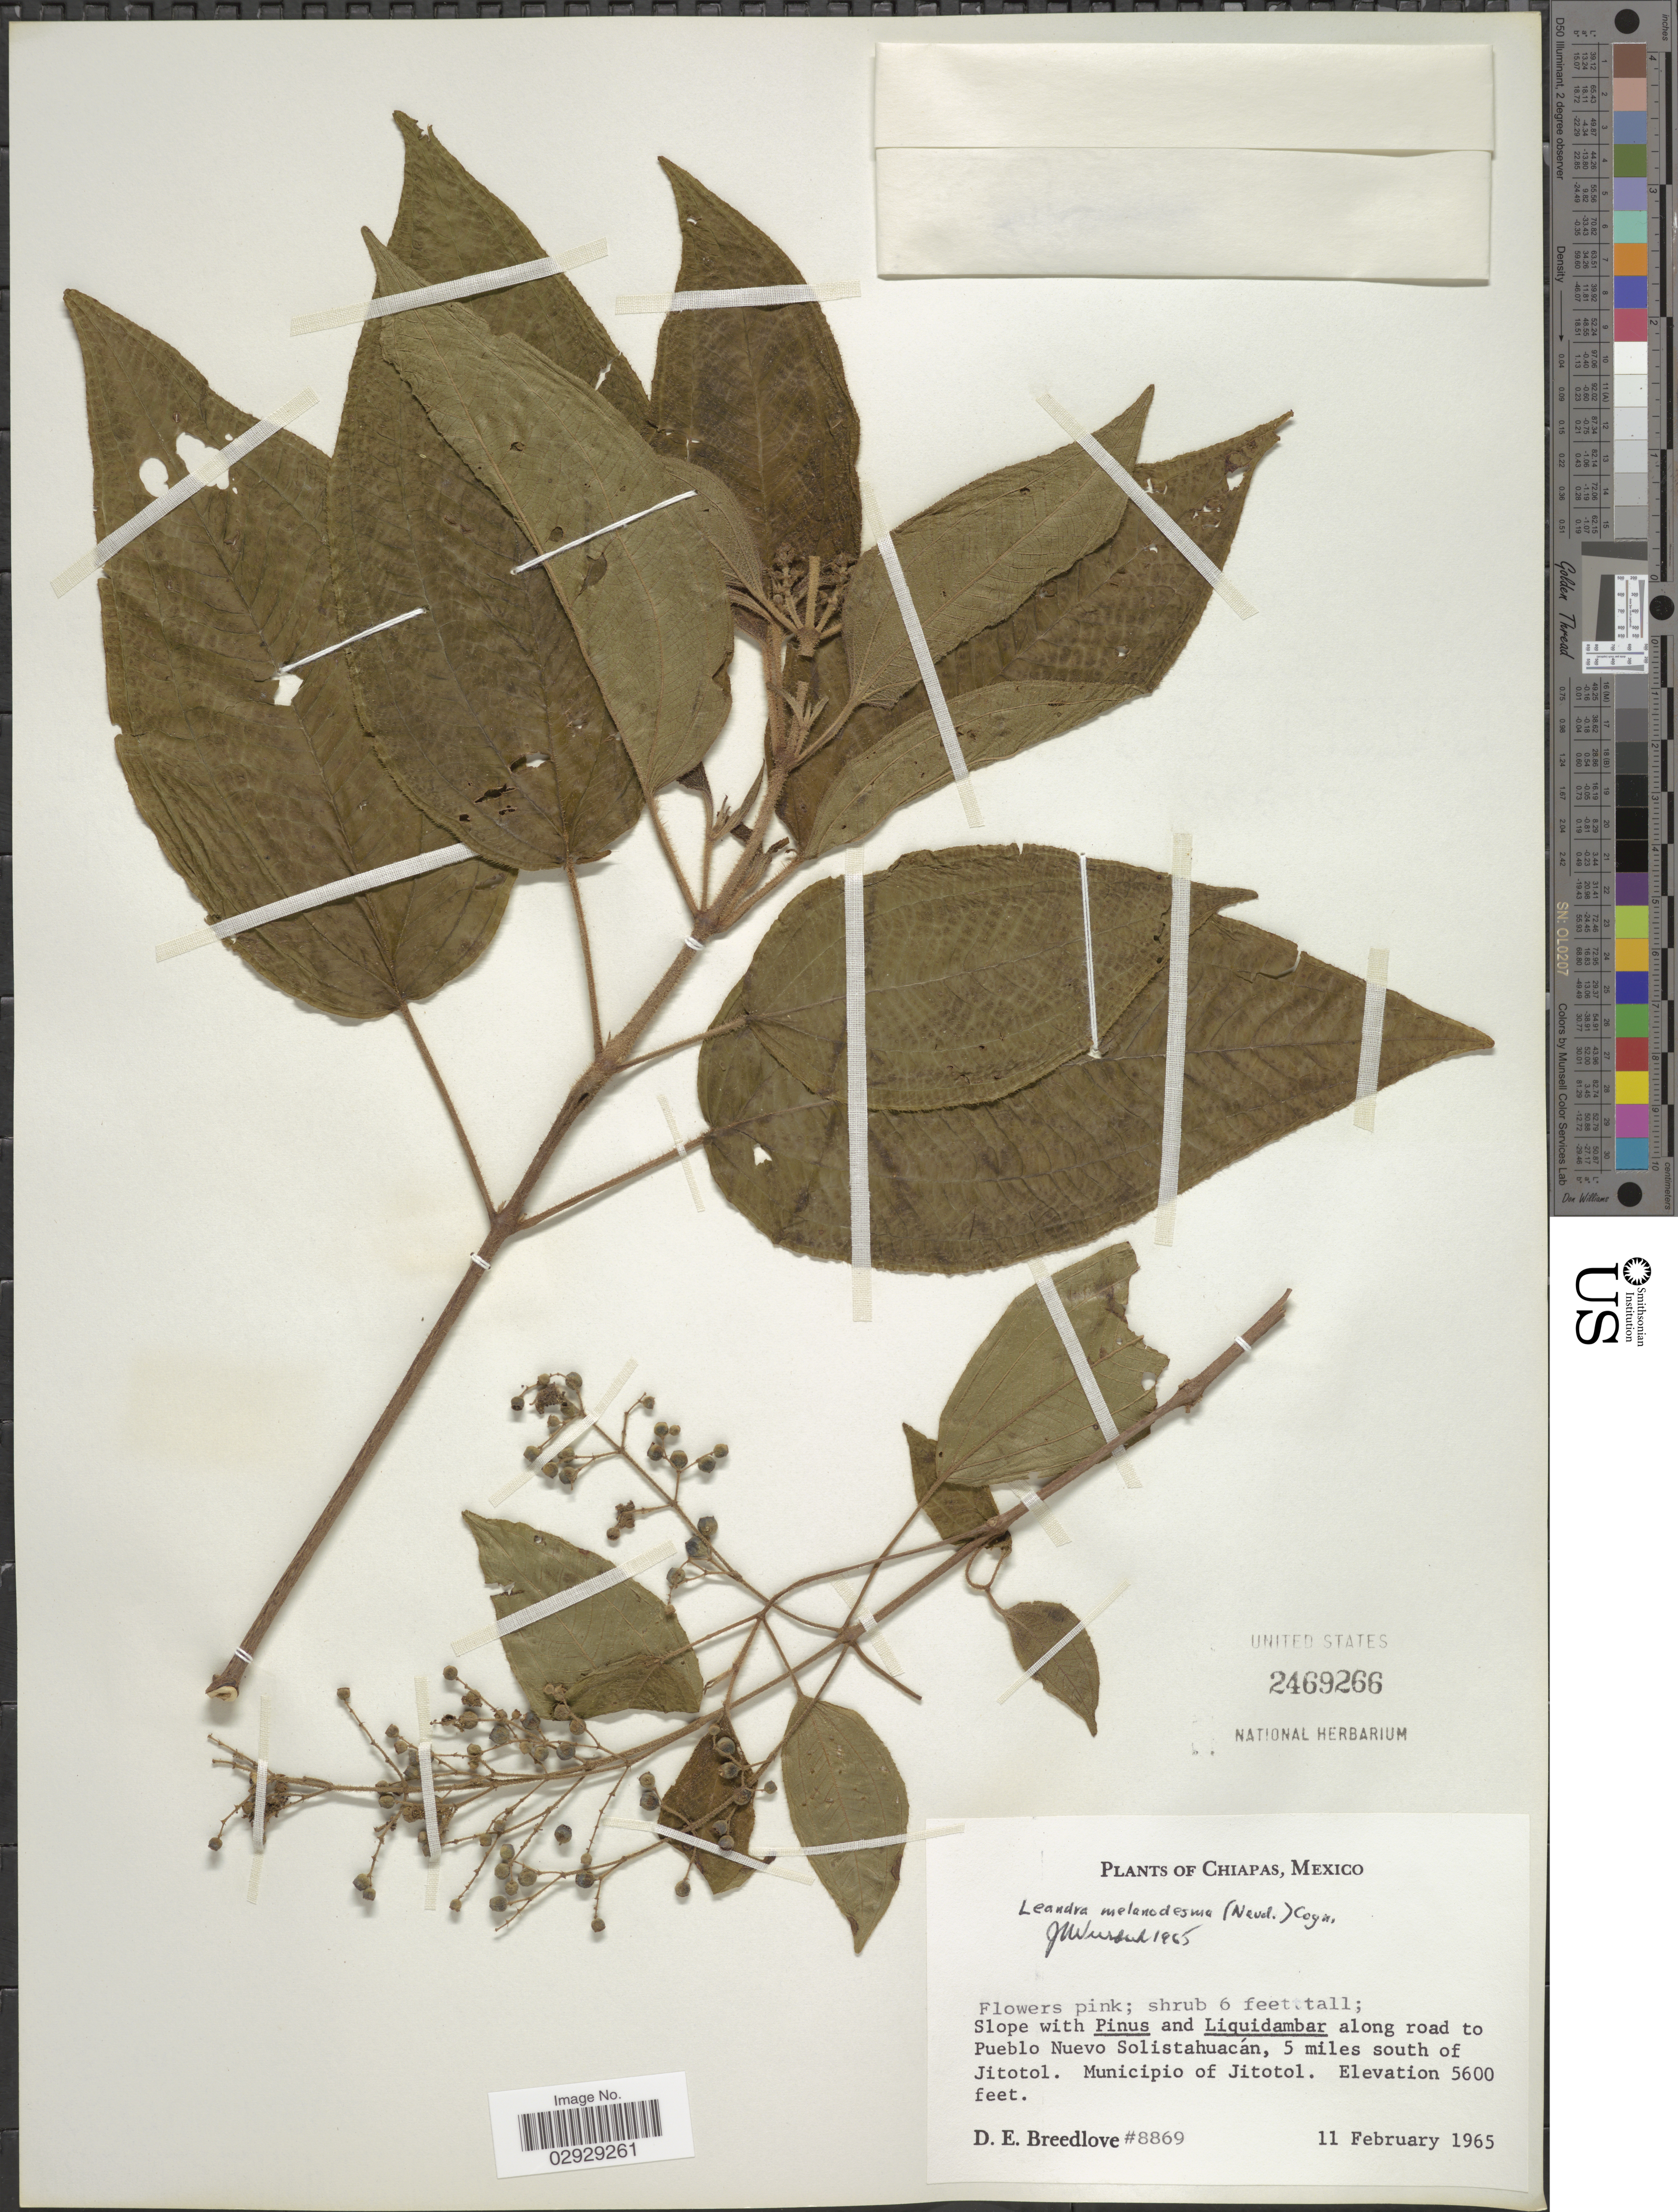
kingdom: Plantae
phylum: Tracheophyta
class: Magnoliopsida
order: Myrtales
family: Melastomataceae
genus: Leandra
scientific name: Leandra melanodesma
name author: (Naudin) Cogn.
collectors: D. E. Breedlove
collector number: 8869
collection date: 1965-02-11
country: Mexico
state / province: Chiapas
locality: Along road to Pueblo Nuevo Solistahuacán, 5 miles south of Jitotol. Municipio of Jitotol.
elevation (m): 1707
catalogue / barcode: US 2469266